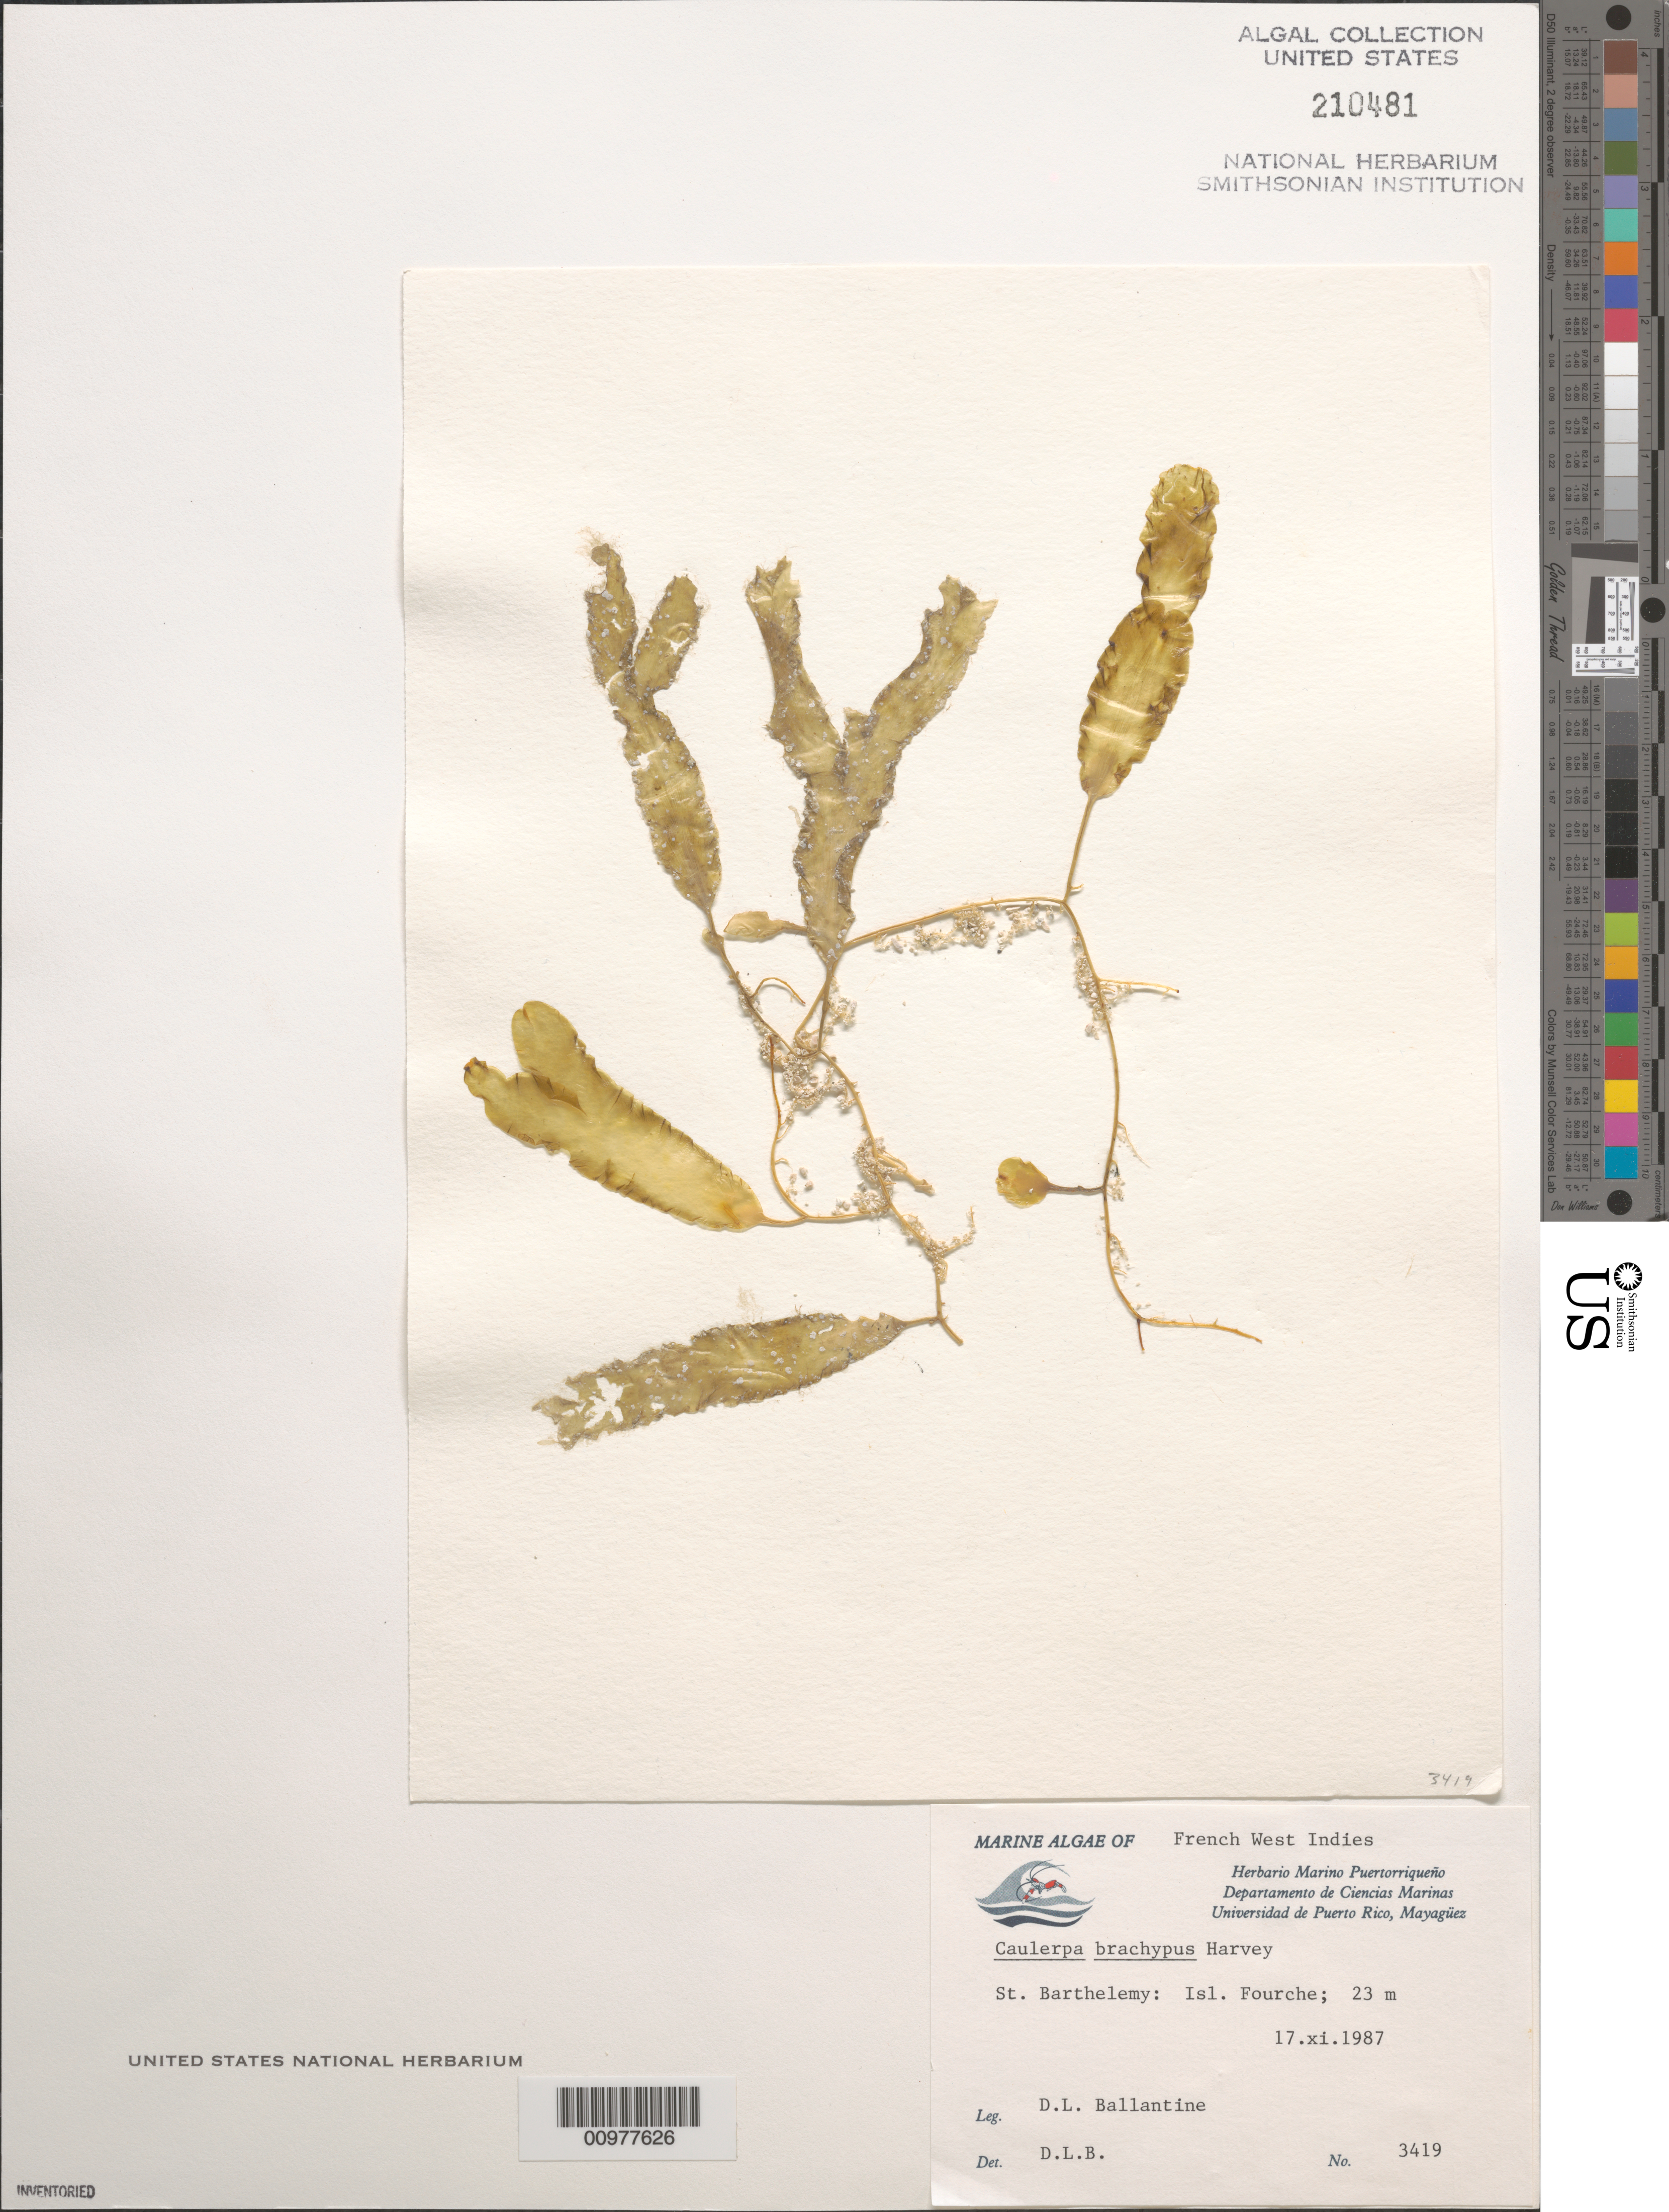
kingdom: Plantae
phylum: Chlorophyta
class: Ulvophyceae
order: Bryopsidales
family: Caulerpaceae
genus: Caulerpa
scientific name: Caulerpa brachypus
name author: Harv.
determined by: Ballantine, D. L.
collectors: D.L. Ballantine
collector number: DLB 3419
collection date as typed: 17 Nov 1987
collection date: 1987-11-17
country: Saint Barthélemy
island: IIe Fourche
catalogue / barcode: US 210481